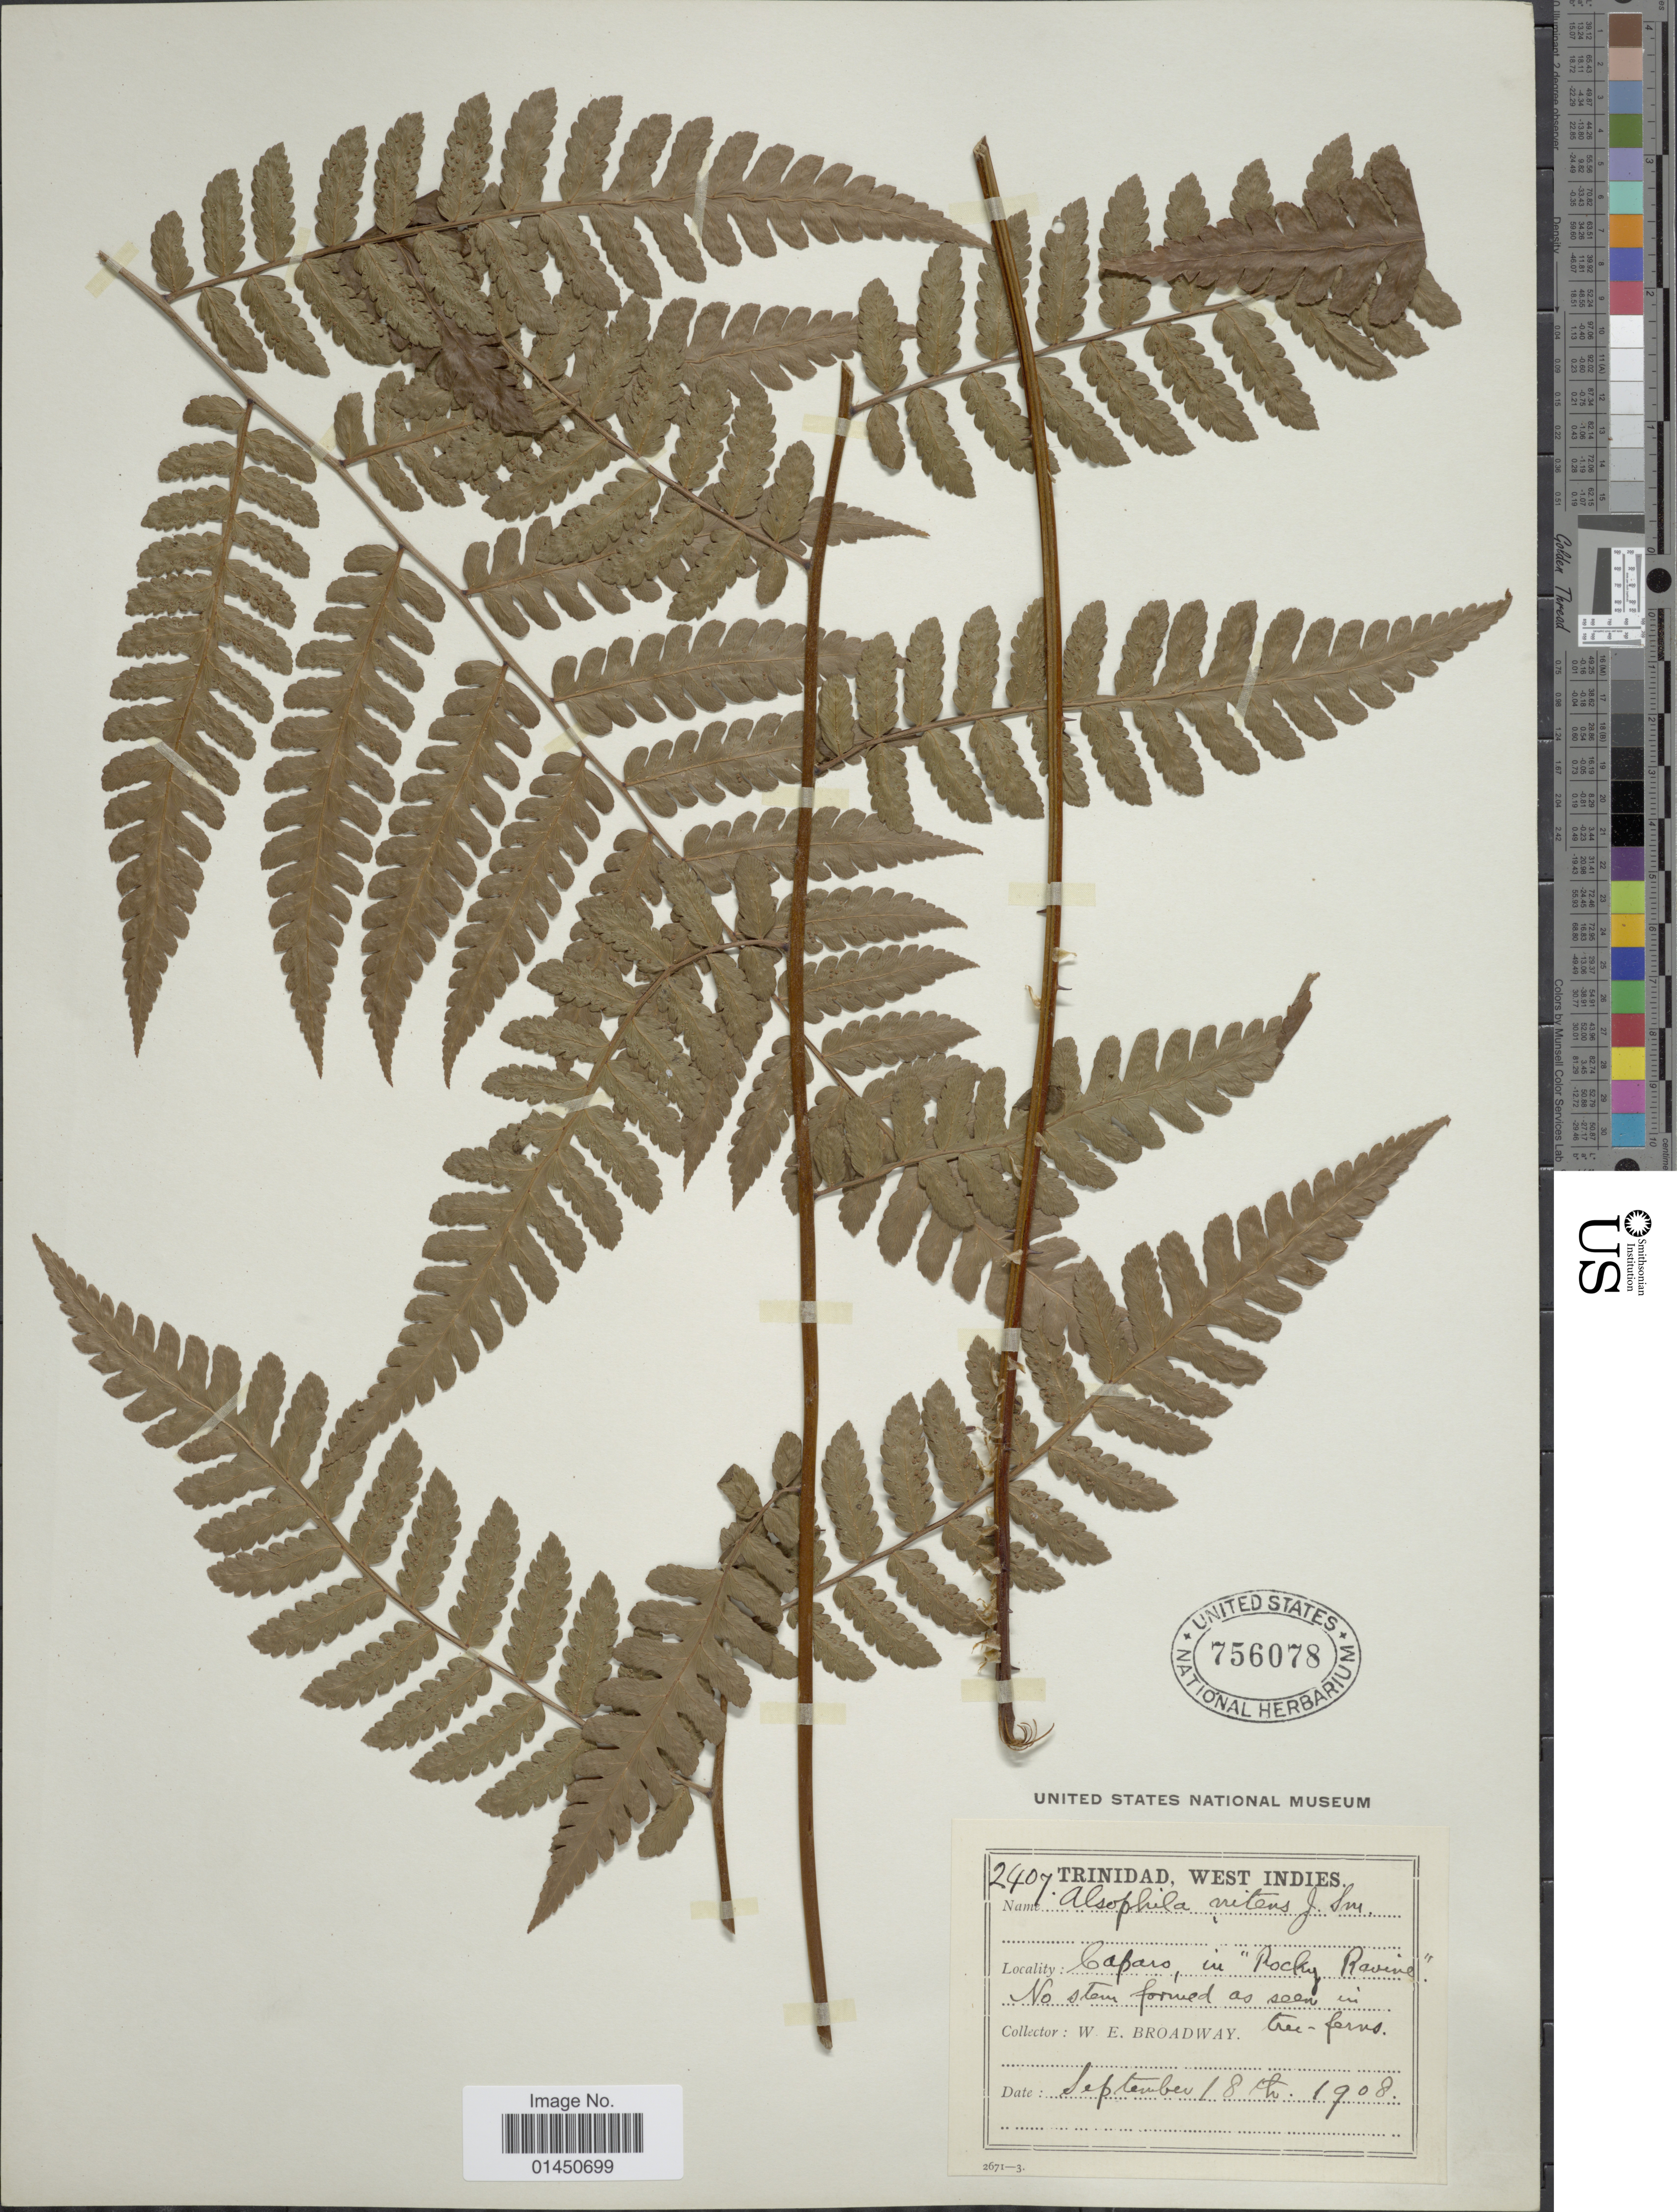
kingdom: Plantae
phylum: Tracheophyta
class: Polypodiopsida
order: Cyatheales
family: Cyatheaceae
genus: Cyathea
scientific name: Cyathea pungens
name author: (Willd.) Domin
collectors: W. E. Broadway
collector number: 2407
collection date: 1908-09-18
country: Trinidad and Tobago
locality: Trinidad, Caparo, in "Rocky Ravine".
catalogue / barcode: US 756078